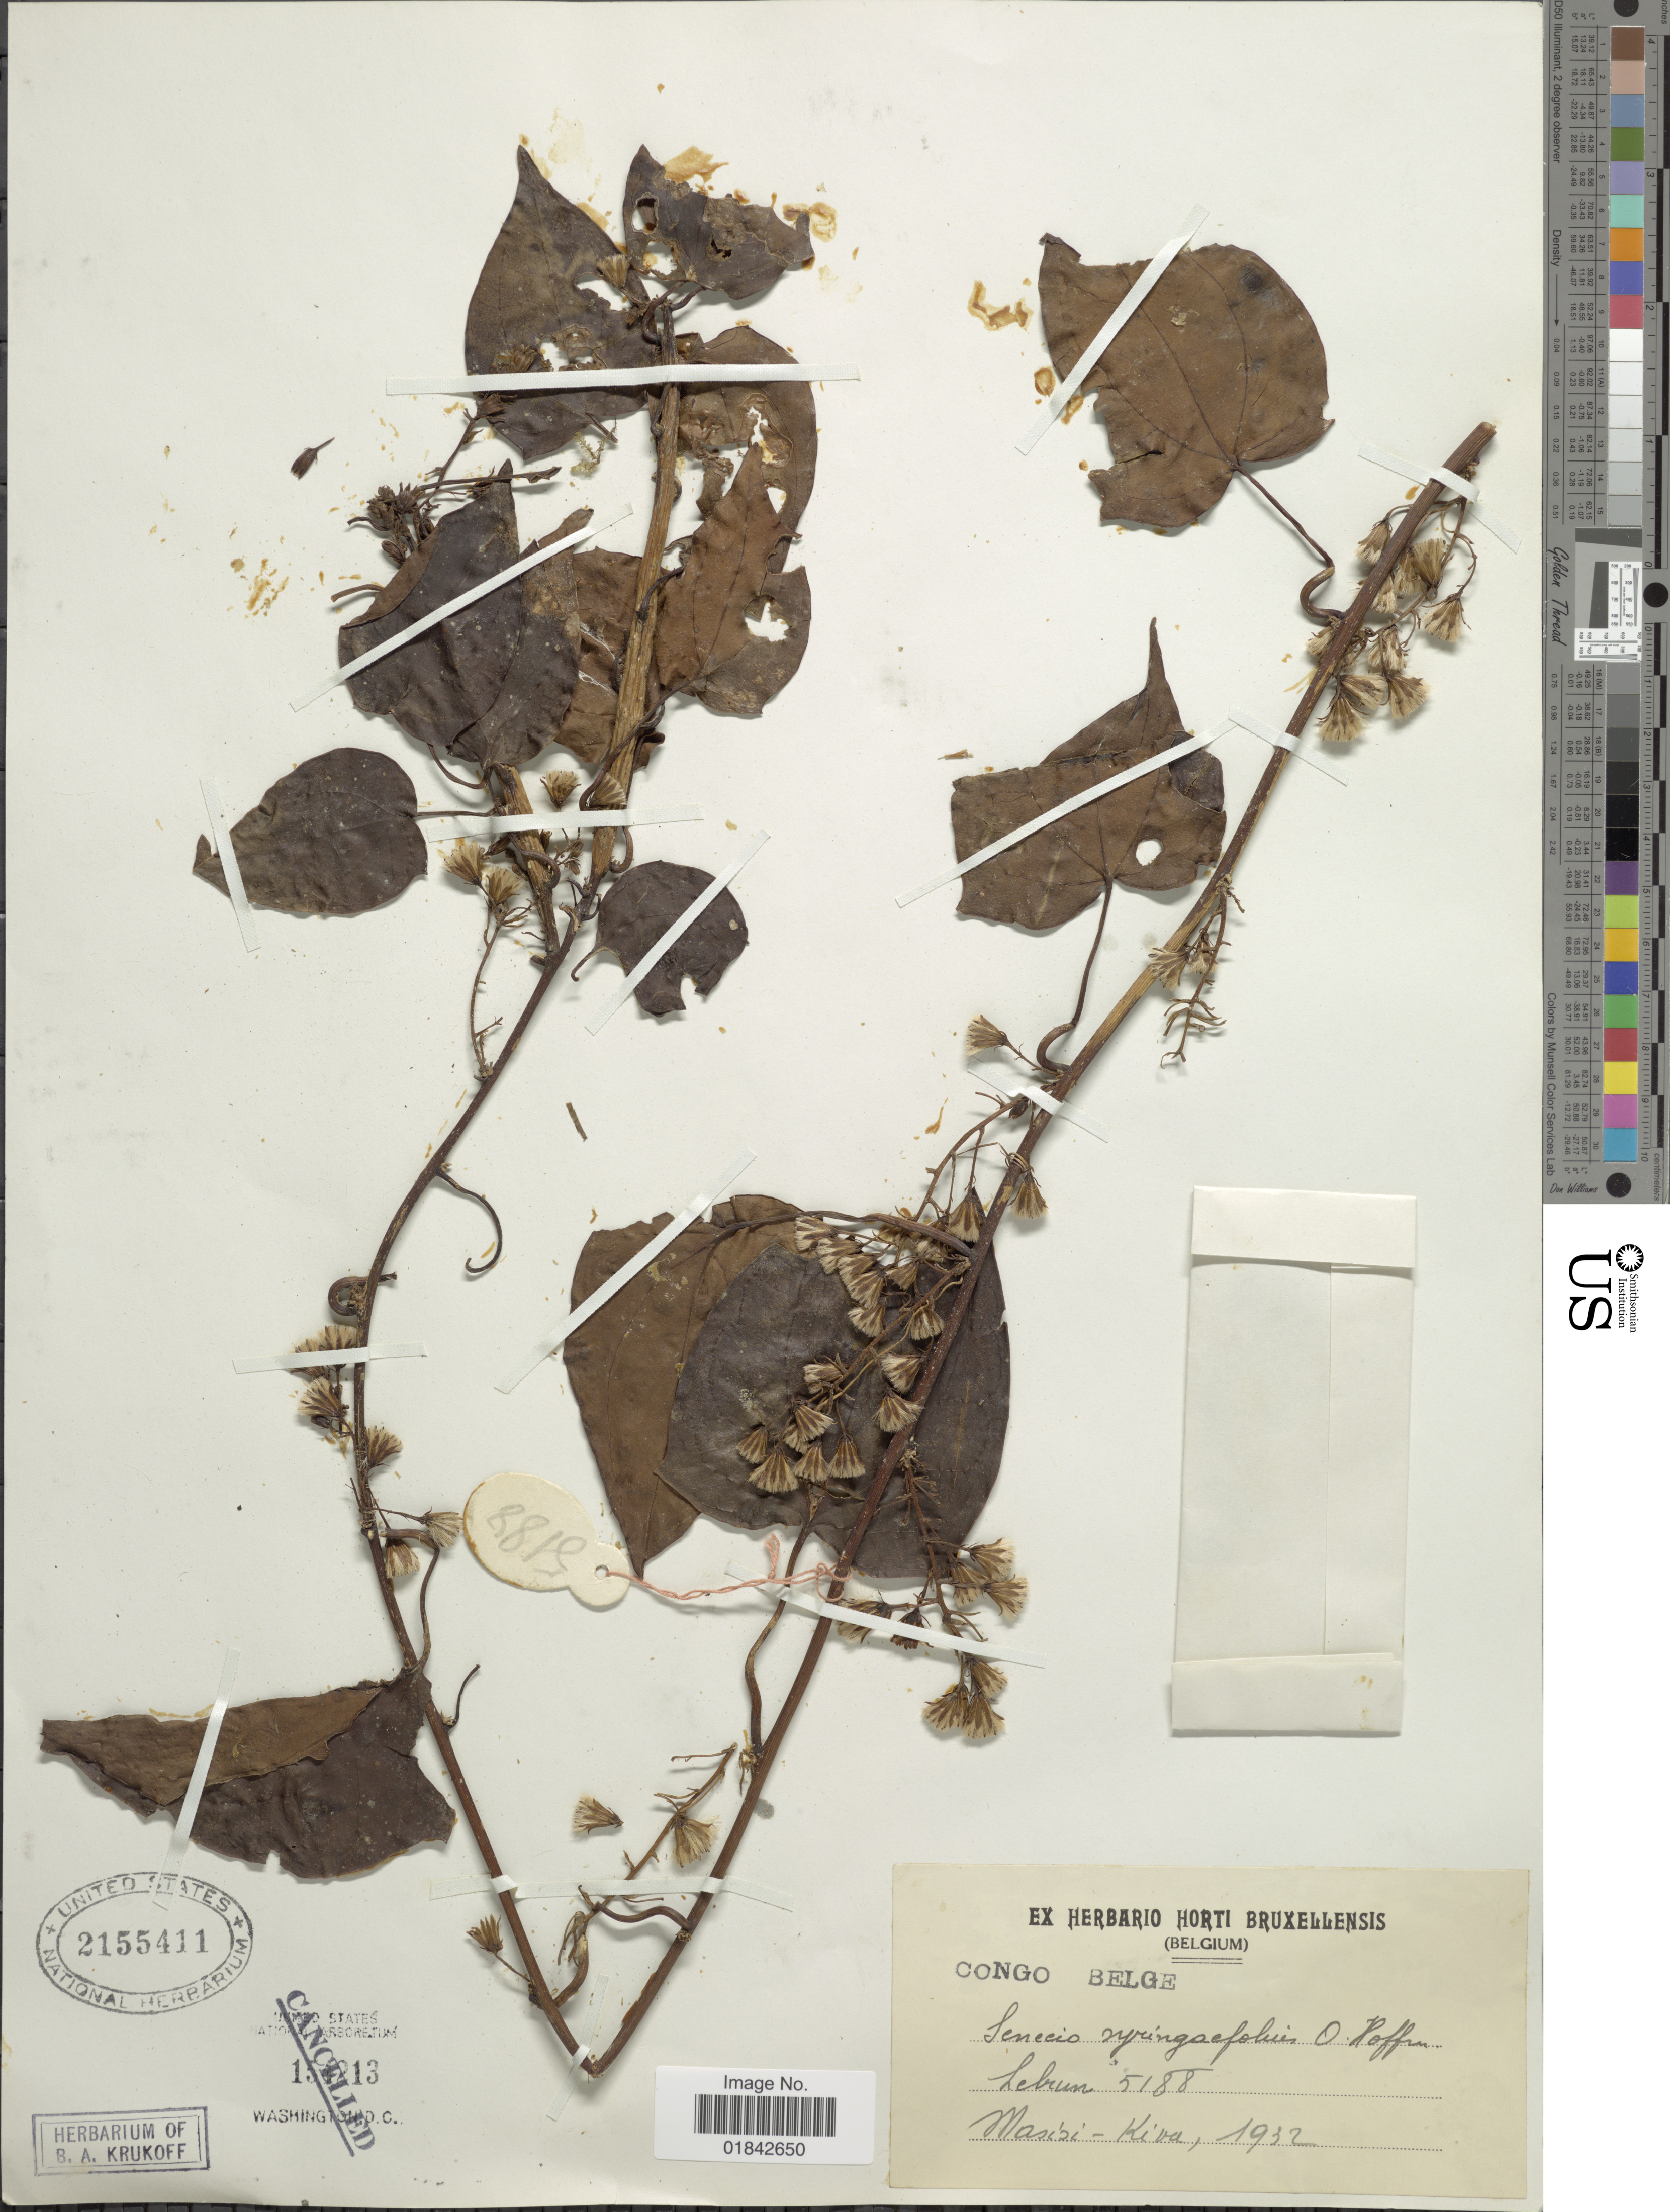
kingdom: Plantae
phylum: Tracheophyta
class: Magnoliopsida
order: Asterales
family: Asteraceae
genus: Senecio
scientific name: Senecio syringifolius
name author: O. Hoffm.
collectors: J.A. Lebrun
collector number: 5188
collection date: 1932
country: Congo, Democratic Republic of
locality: Masisi- Kivu.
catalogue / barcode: US 2155411